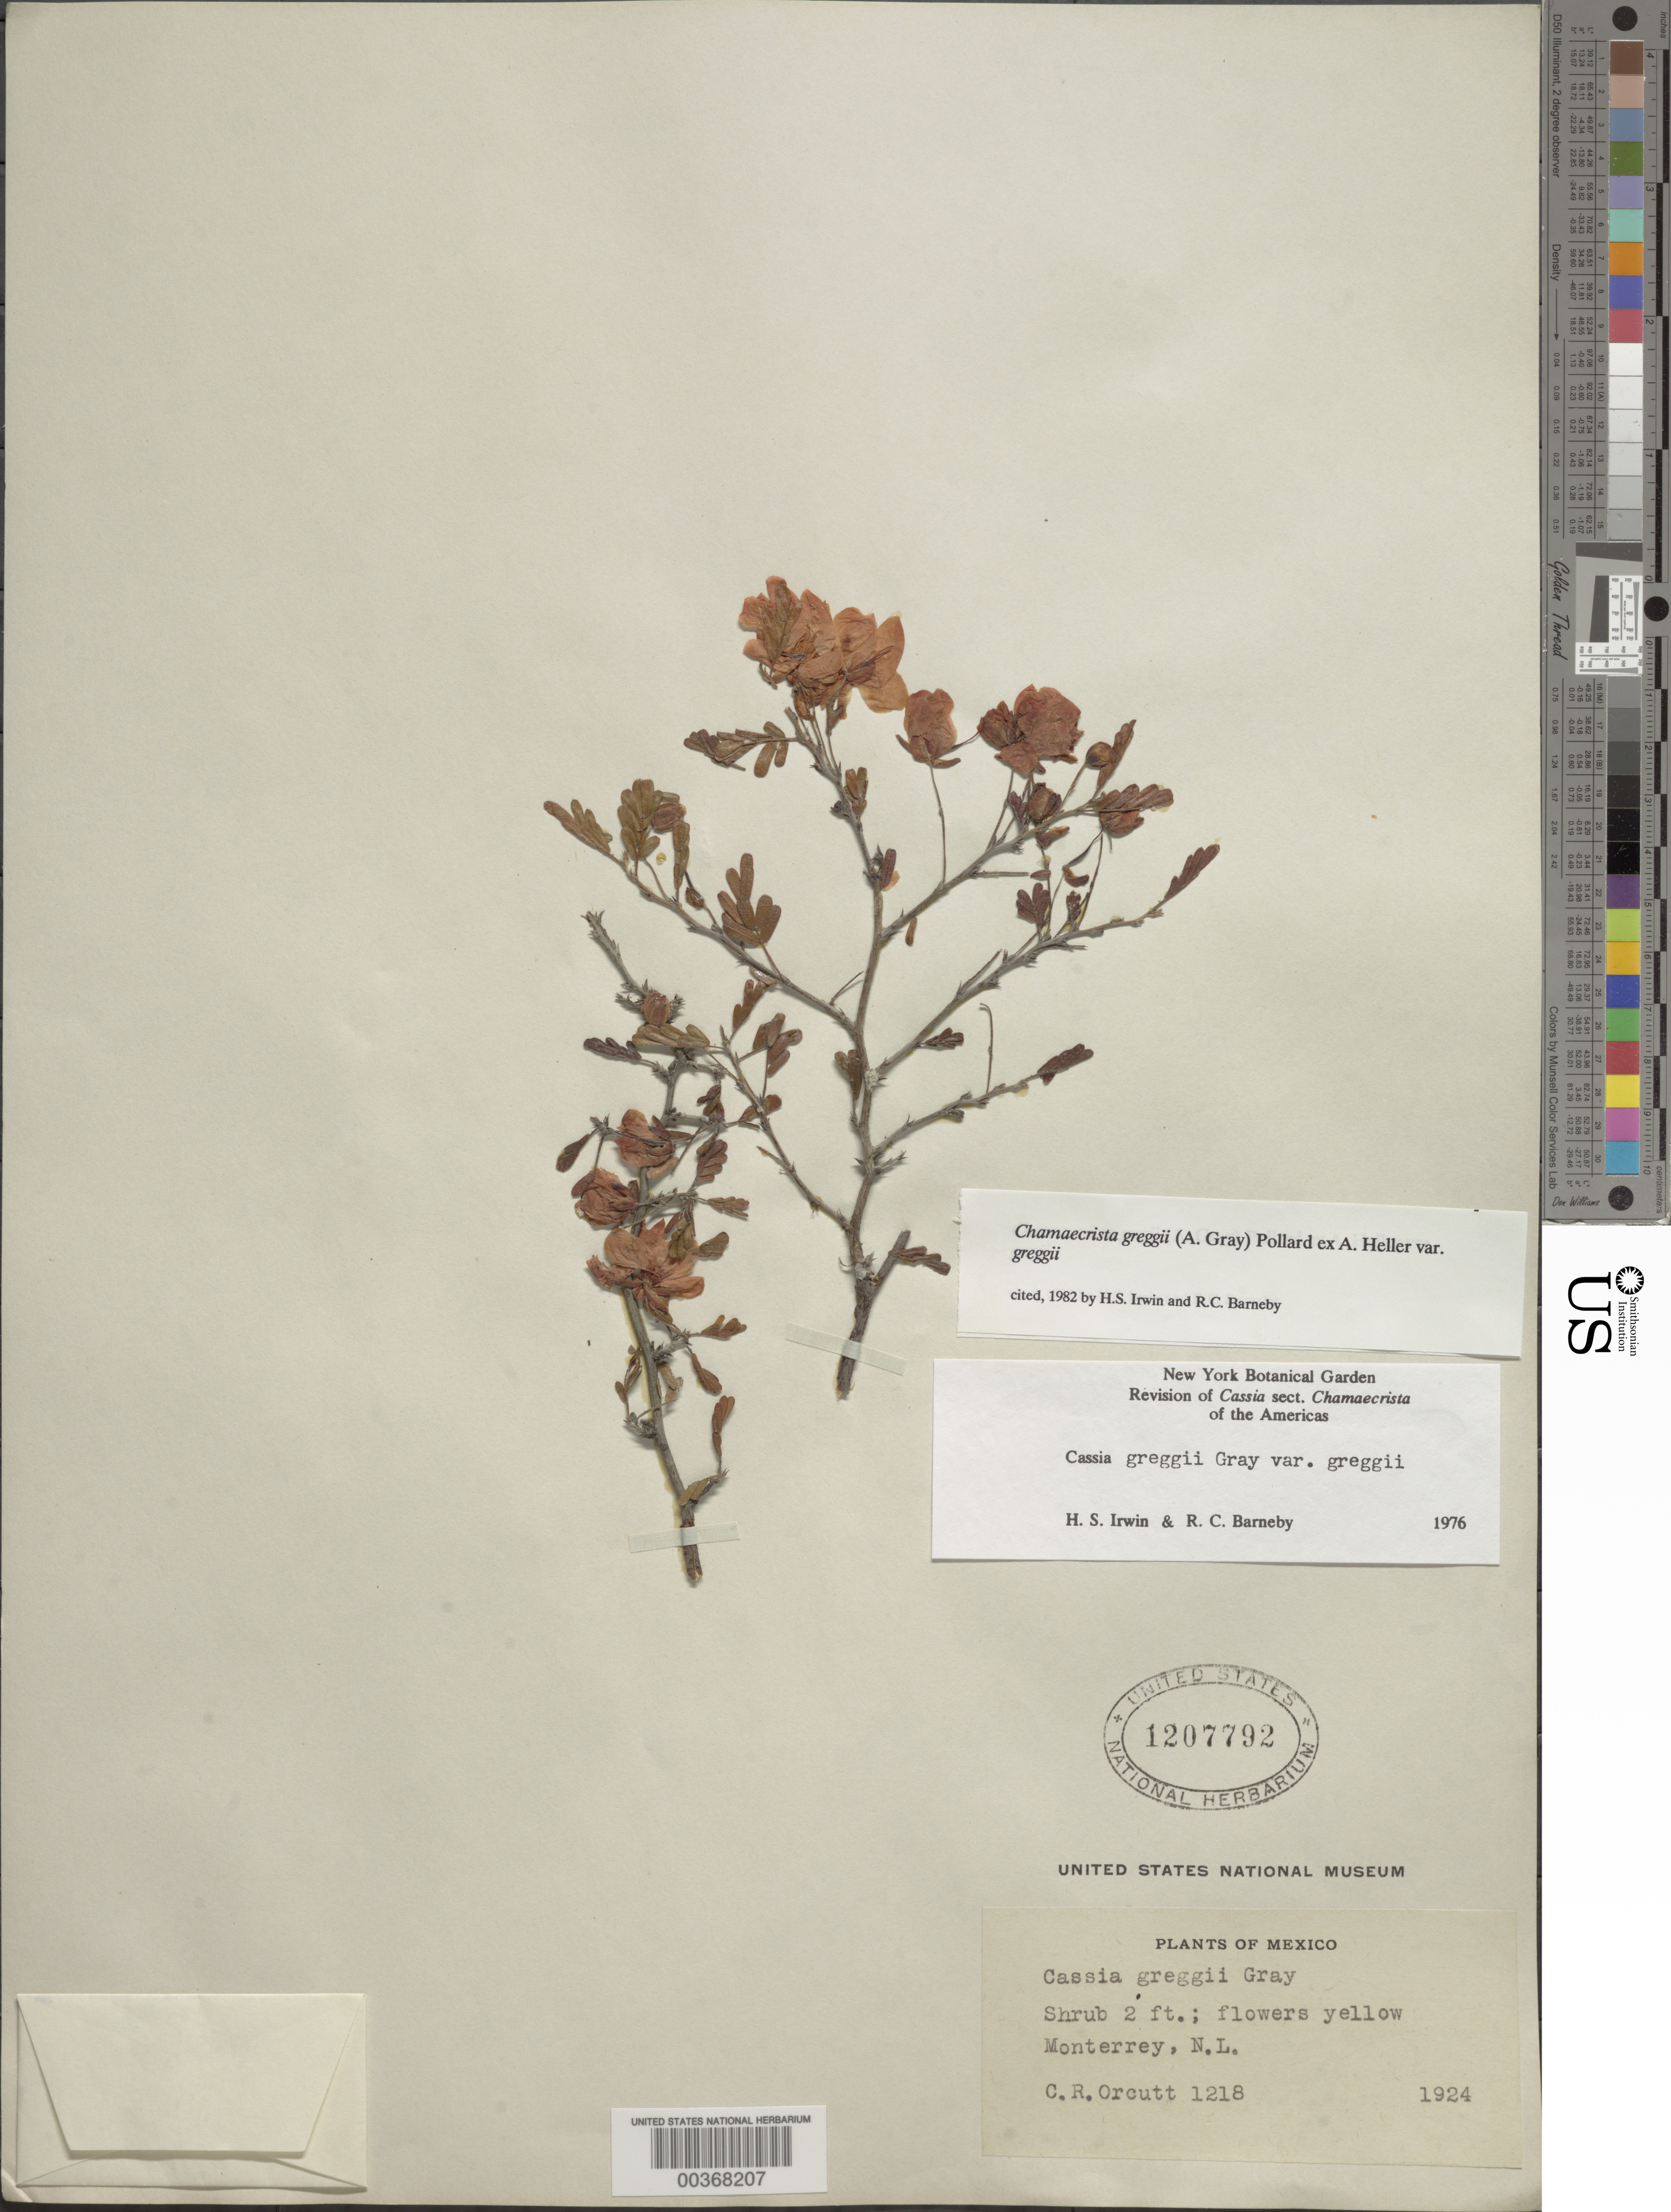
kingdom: Plantae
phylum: Tracheophyta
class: Magnoliopsida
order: Fabales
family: Fabaceae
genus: Chamaecrista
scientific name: Chamaecrista greggii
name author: (A. Gray) Pollard ex A. Heller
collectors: C. R. Orcutt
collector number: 1218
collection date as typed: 1924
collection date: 1924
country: Mexico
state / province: Nuevo León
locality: Monterrey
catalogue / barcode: US 1207792